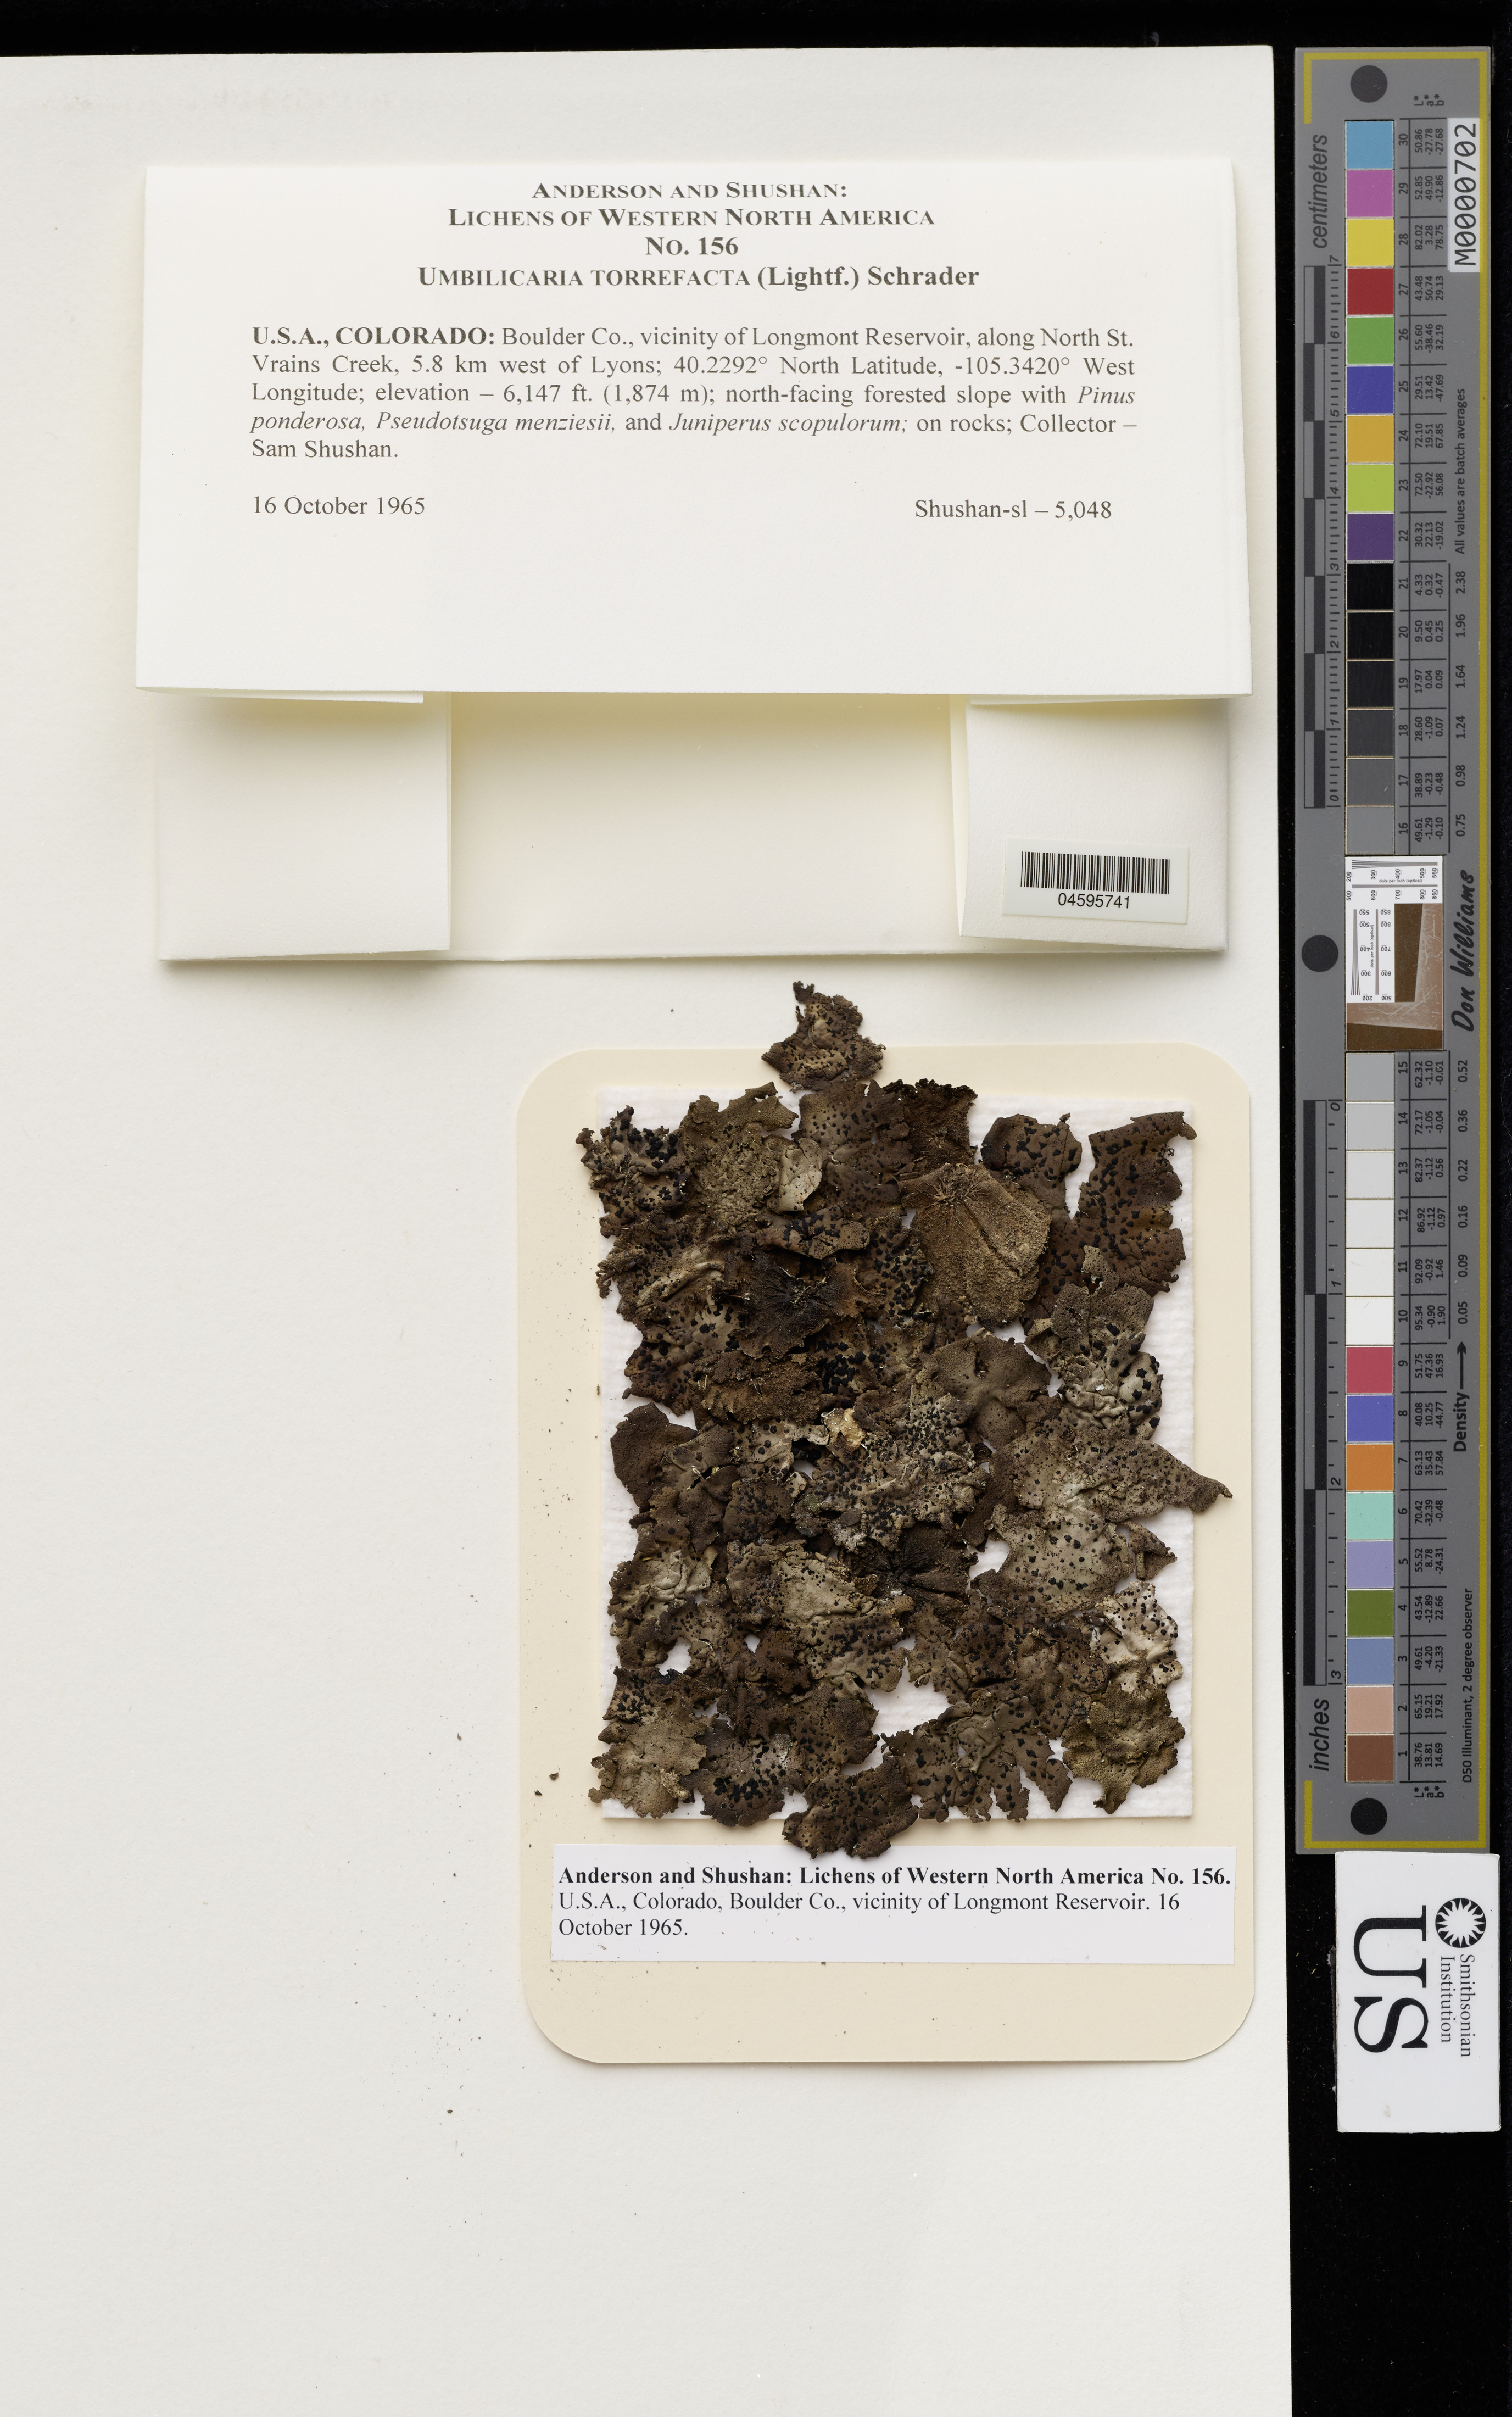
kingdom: Fungi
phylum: Ascomycota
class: Lecanoromycetes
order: Umbilicariales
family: Umbilicariaceae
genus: Umbilicaria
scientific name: Umbilicaria torrefacta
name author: (Lightf.) Schrad.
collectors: S. Shushan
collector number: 156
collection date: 1965-10-16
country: United States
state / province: Colorado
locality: Boulder Co., vicinity of Longmont Reservoir, along North St. Vrain Creek, 5.8 km west of Lyons.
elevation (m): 1874